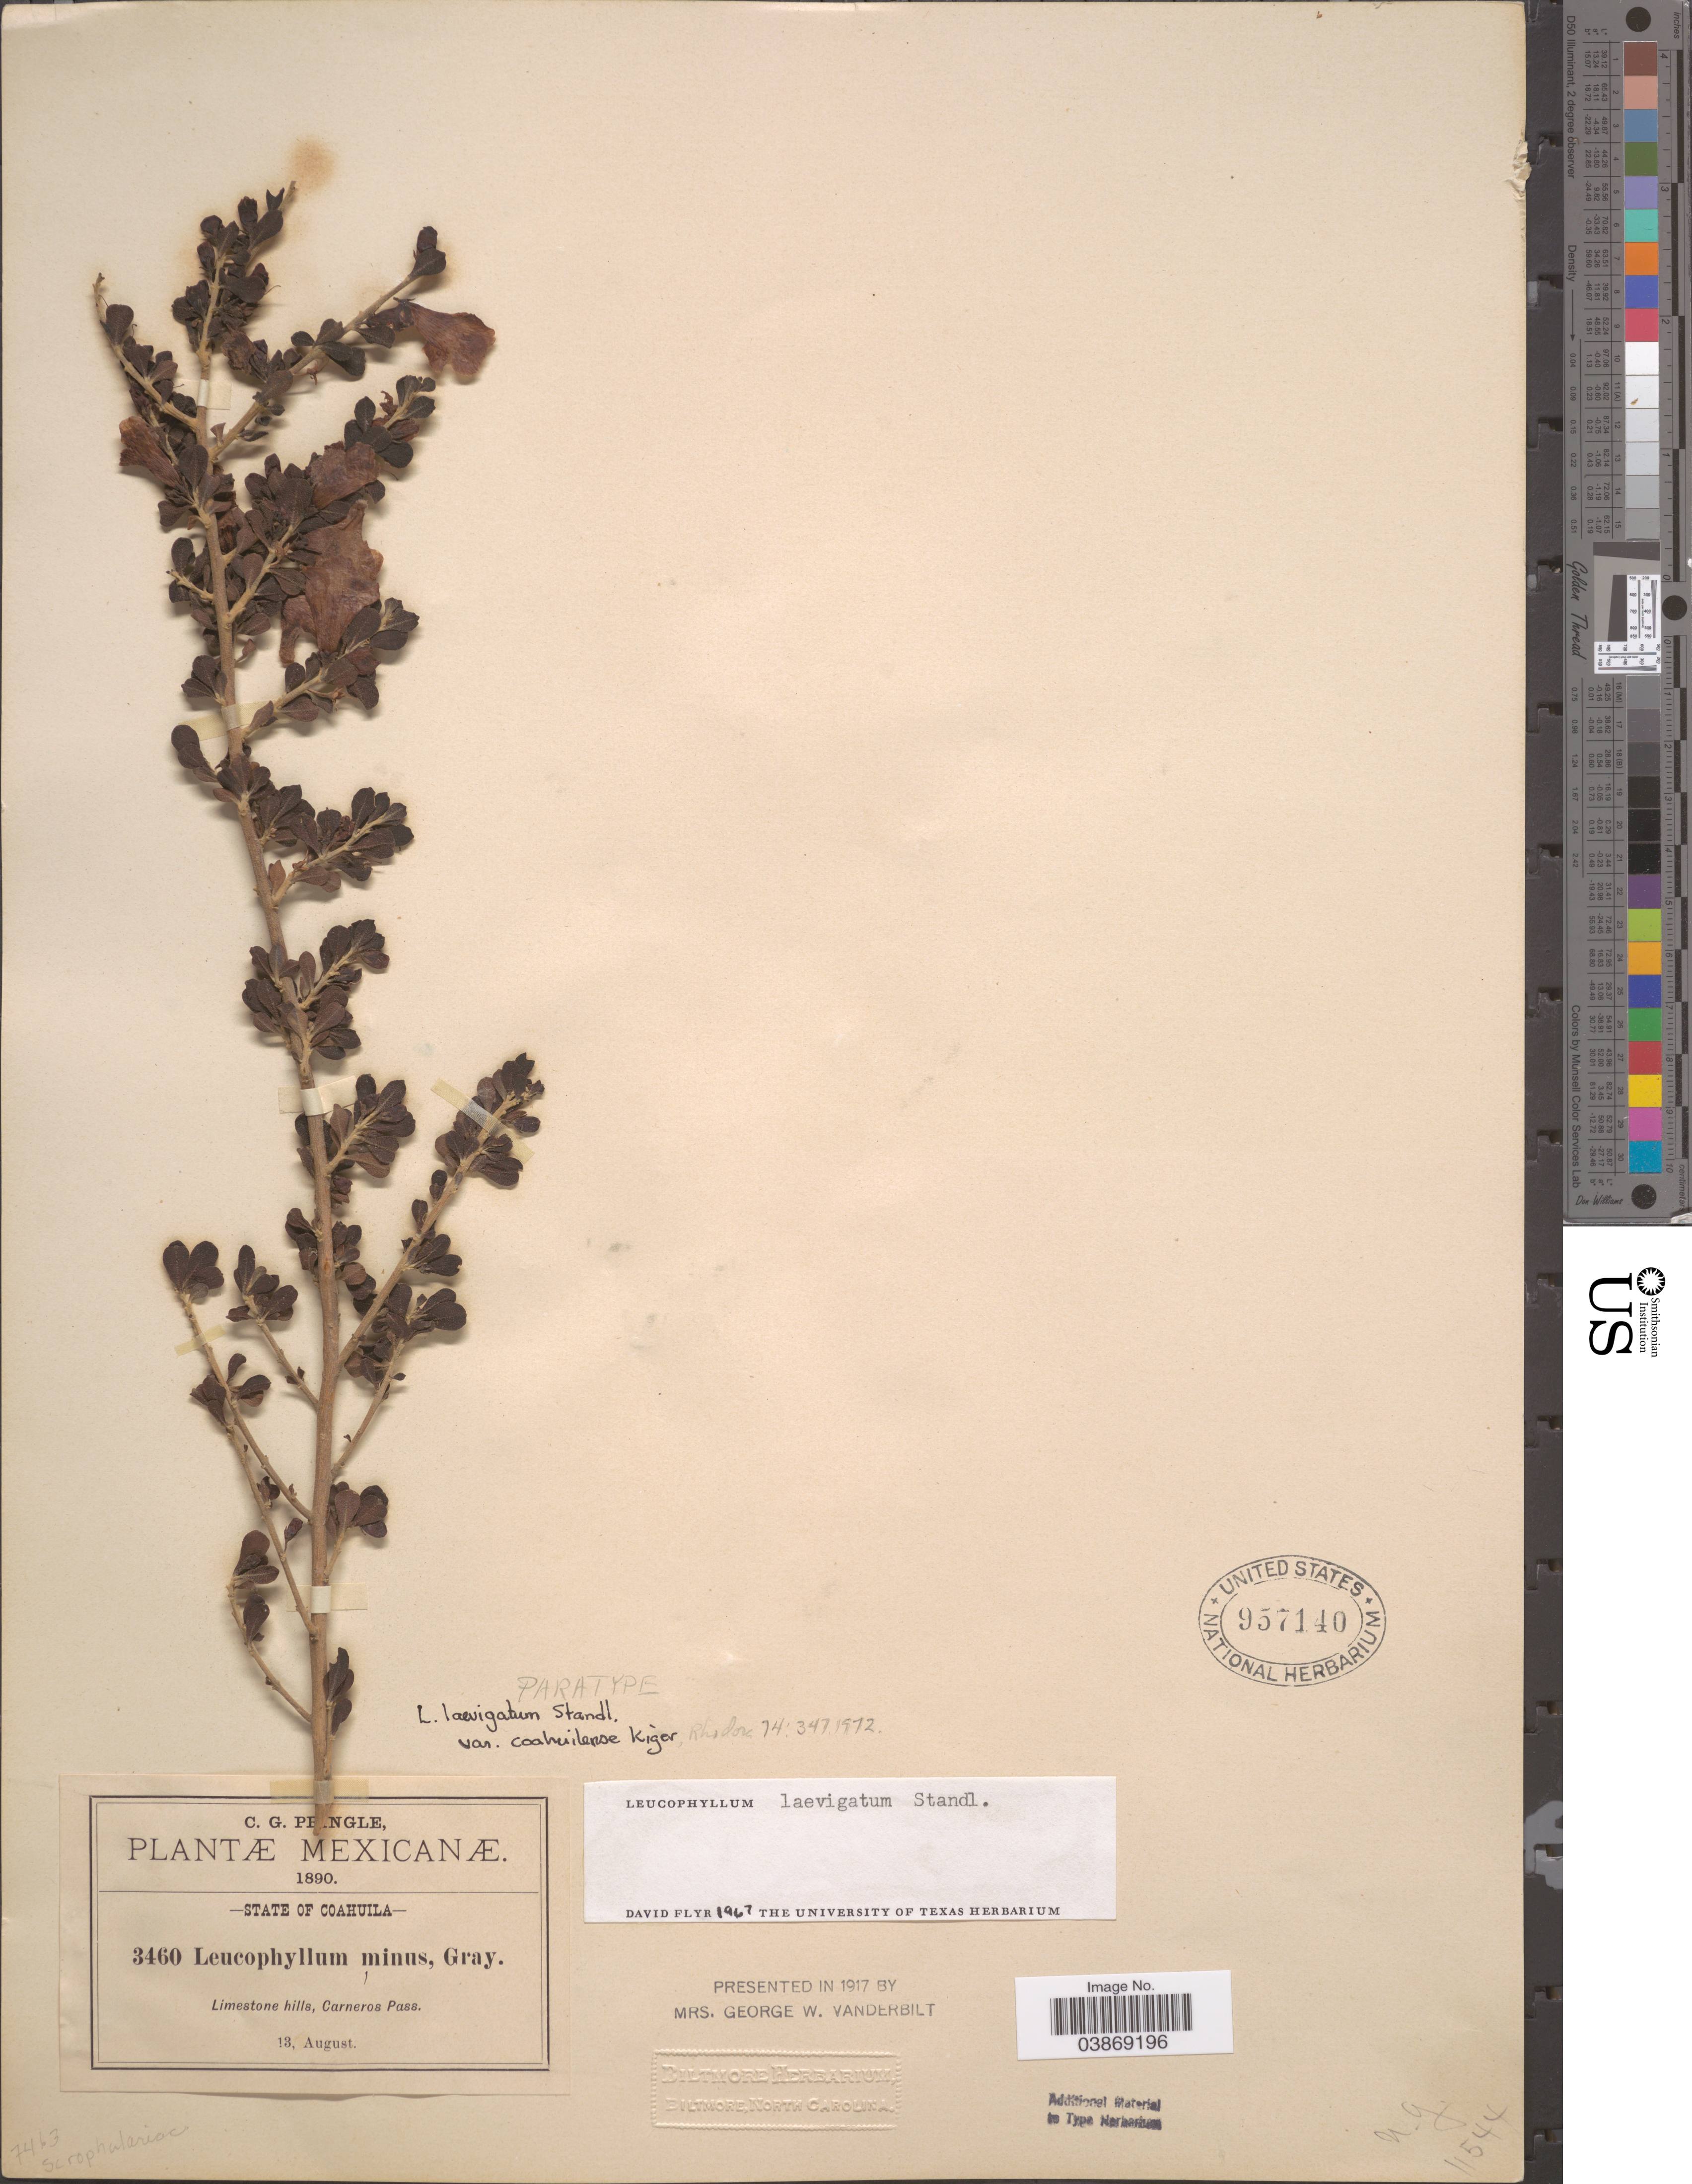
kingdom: Plantae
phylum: Tracheophyta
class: Magnoliopsida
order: Lamiales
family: Scrophulariaceae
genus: Leucophyllum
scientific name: Leucophyllum laevigatum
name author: Standl.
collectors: C. G. Pringle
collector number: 3460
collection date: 1890-08-13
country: Mexico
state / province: Coahuila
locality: Carneros Pass.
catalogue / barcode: US 957140